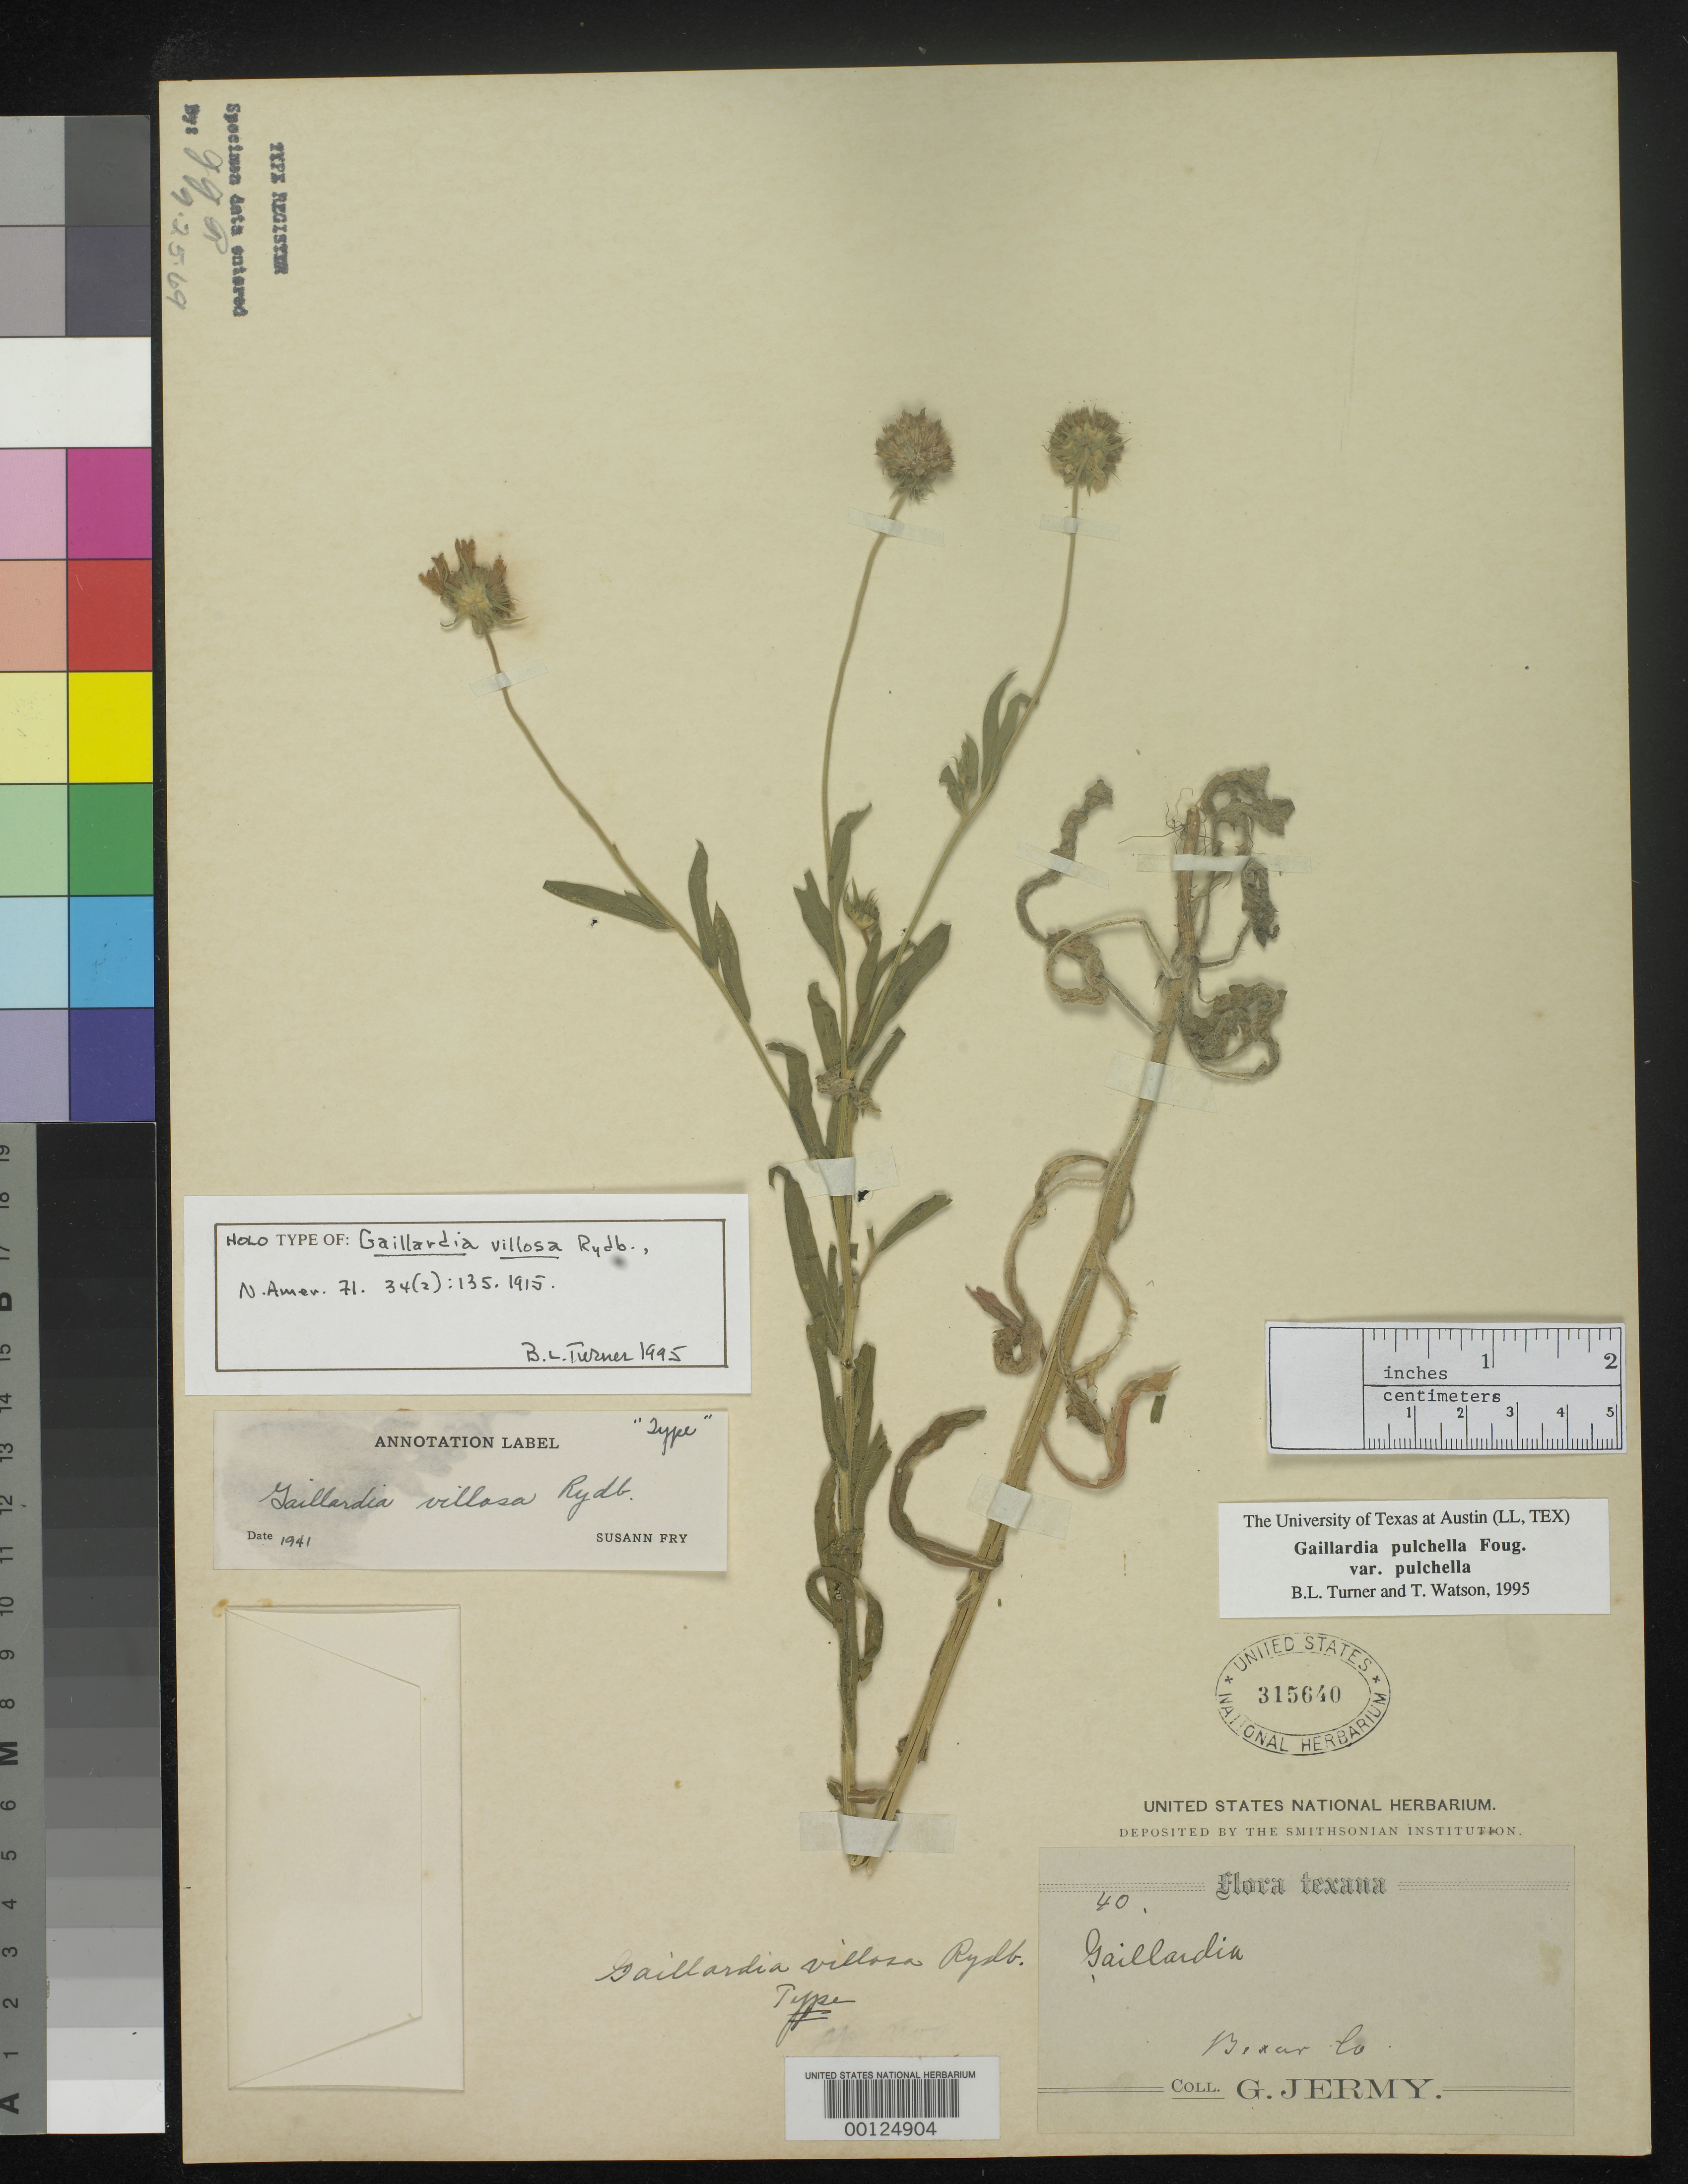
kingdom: Plantae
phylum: Tracheophyta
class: Magnoliopsida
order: Asterales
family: Asteraceae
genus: Gaillardia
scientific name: Gaillardia villosa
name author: Rydb.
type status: Holotype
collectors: G. Jermy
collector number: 40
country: United States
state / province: Texas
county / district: Bexar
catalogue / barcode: US 315640